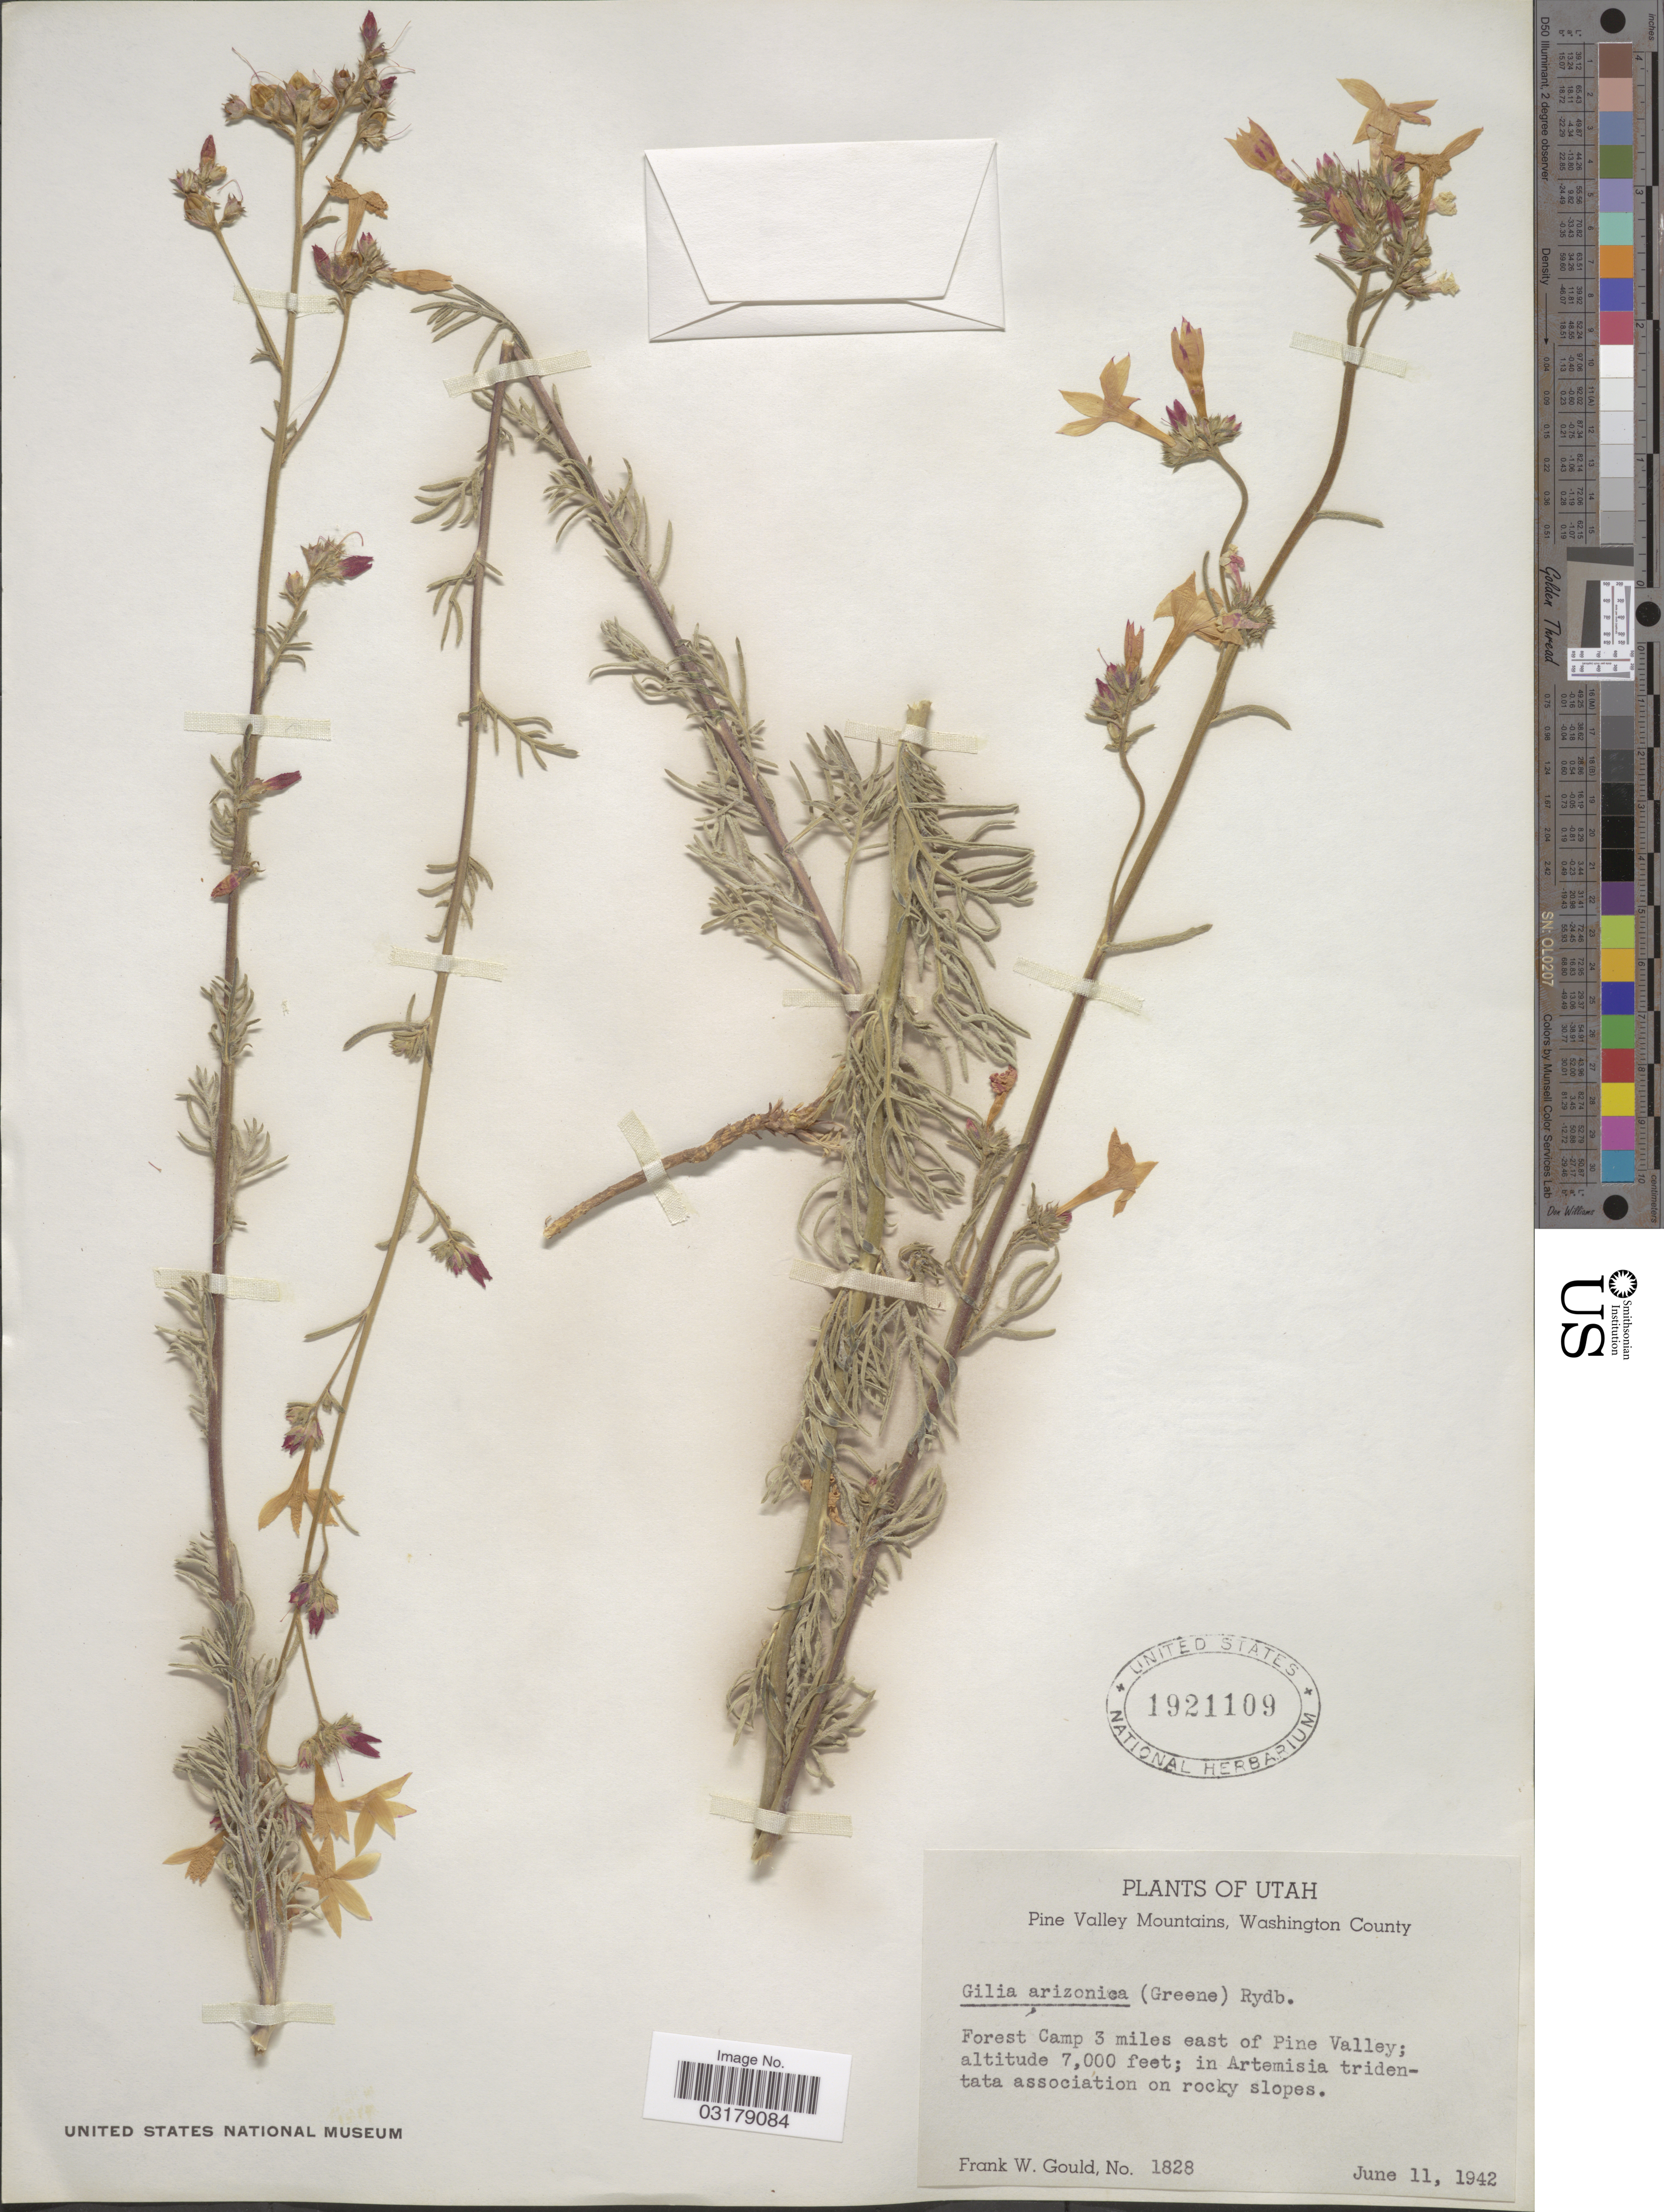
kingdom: Plantae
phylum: Tracheophyta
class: Magnoliopsida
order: Ericales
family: Polemoniaceae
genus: Ipomopsis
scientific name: Ipomopsis aggregata subsp. arizonica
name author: (Greene) V.E. Grant & A.D. Grant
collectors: F. W. Gould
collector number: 1828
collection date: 1942-06-11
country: United States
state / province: Utah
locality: Pine Valley Mountains, Washington County. Forest Camp 3 miles east of Pine Valley.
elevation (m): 2134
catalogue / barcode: US 1921109